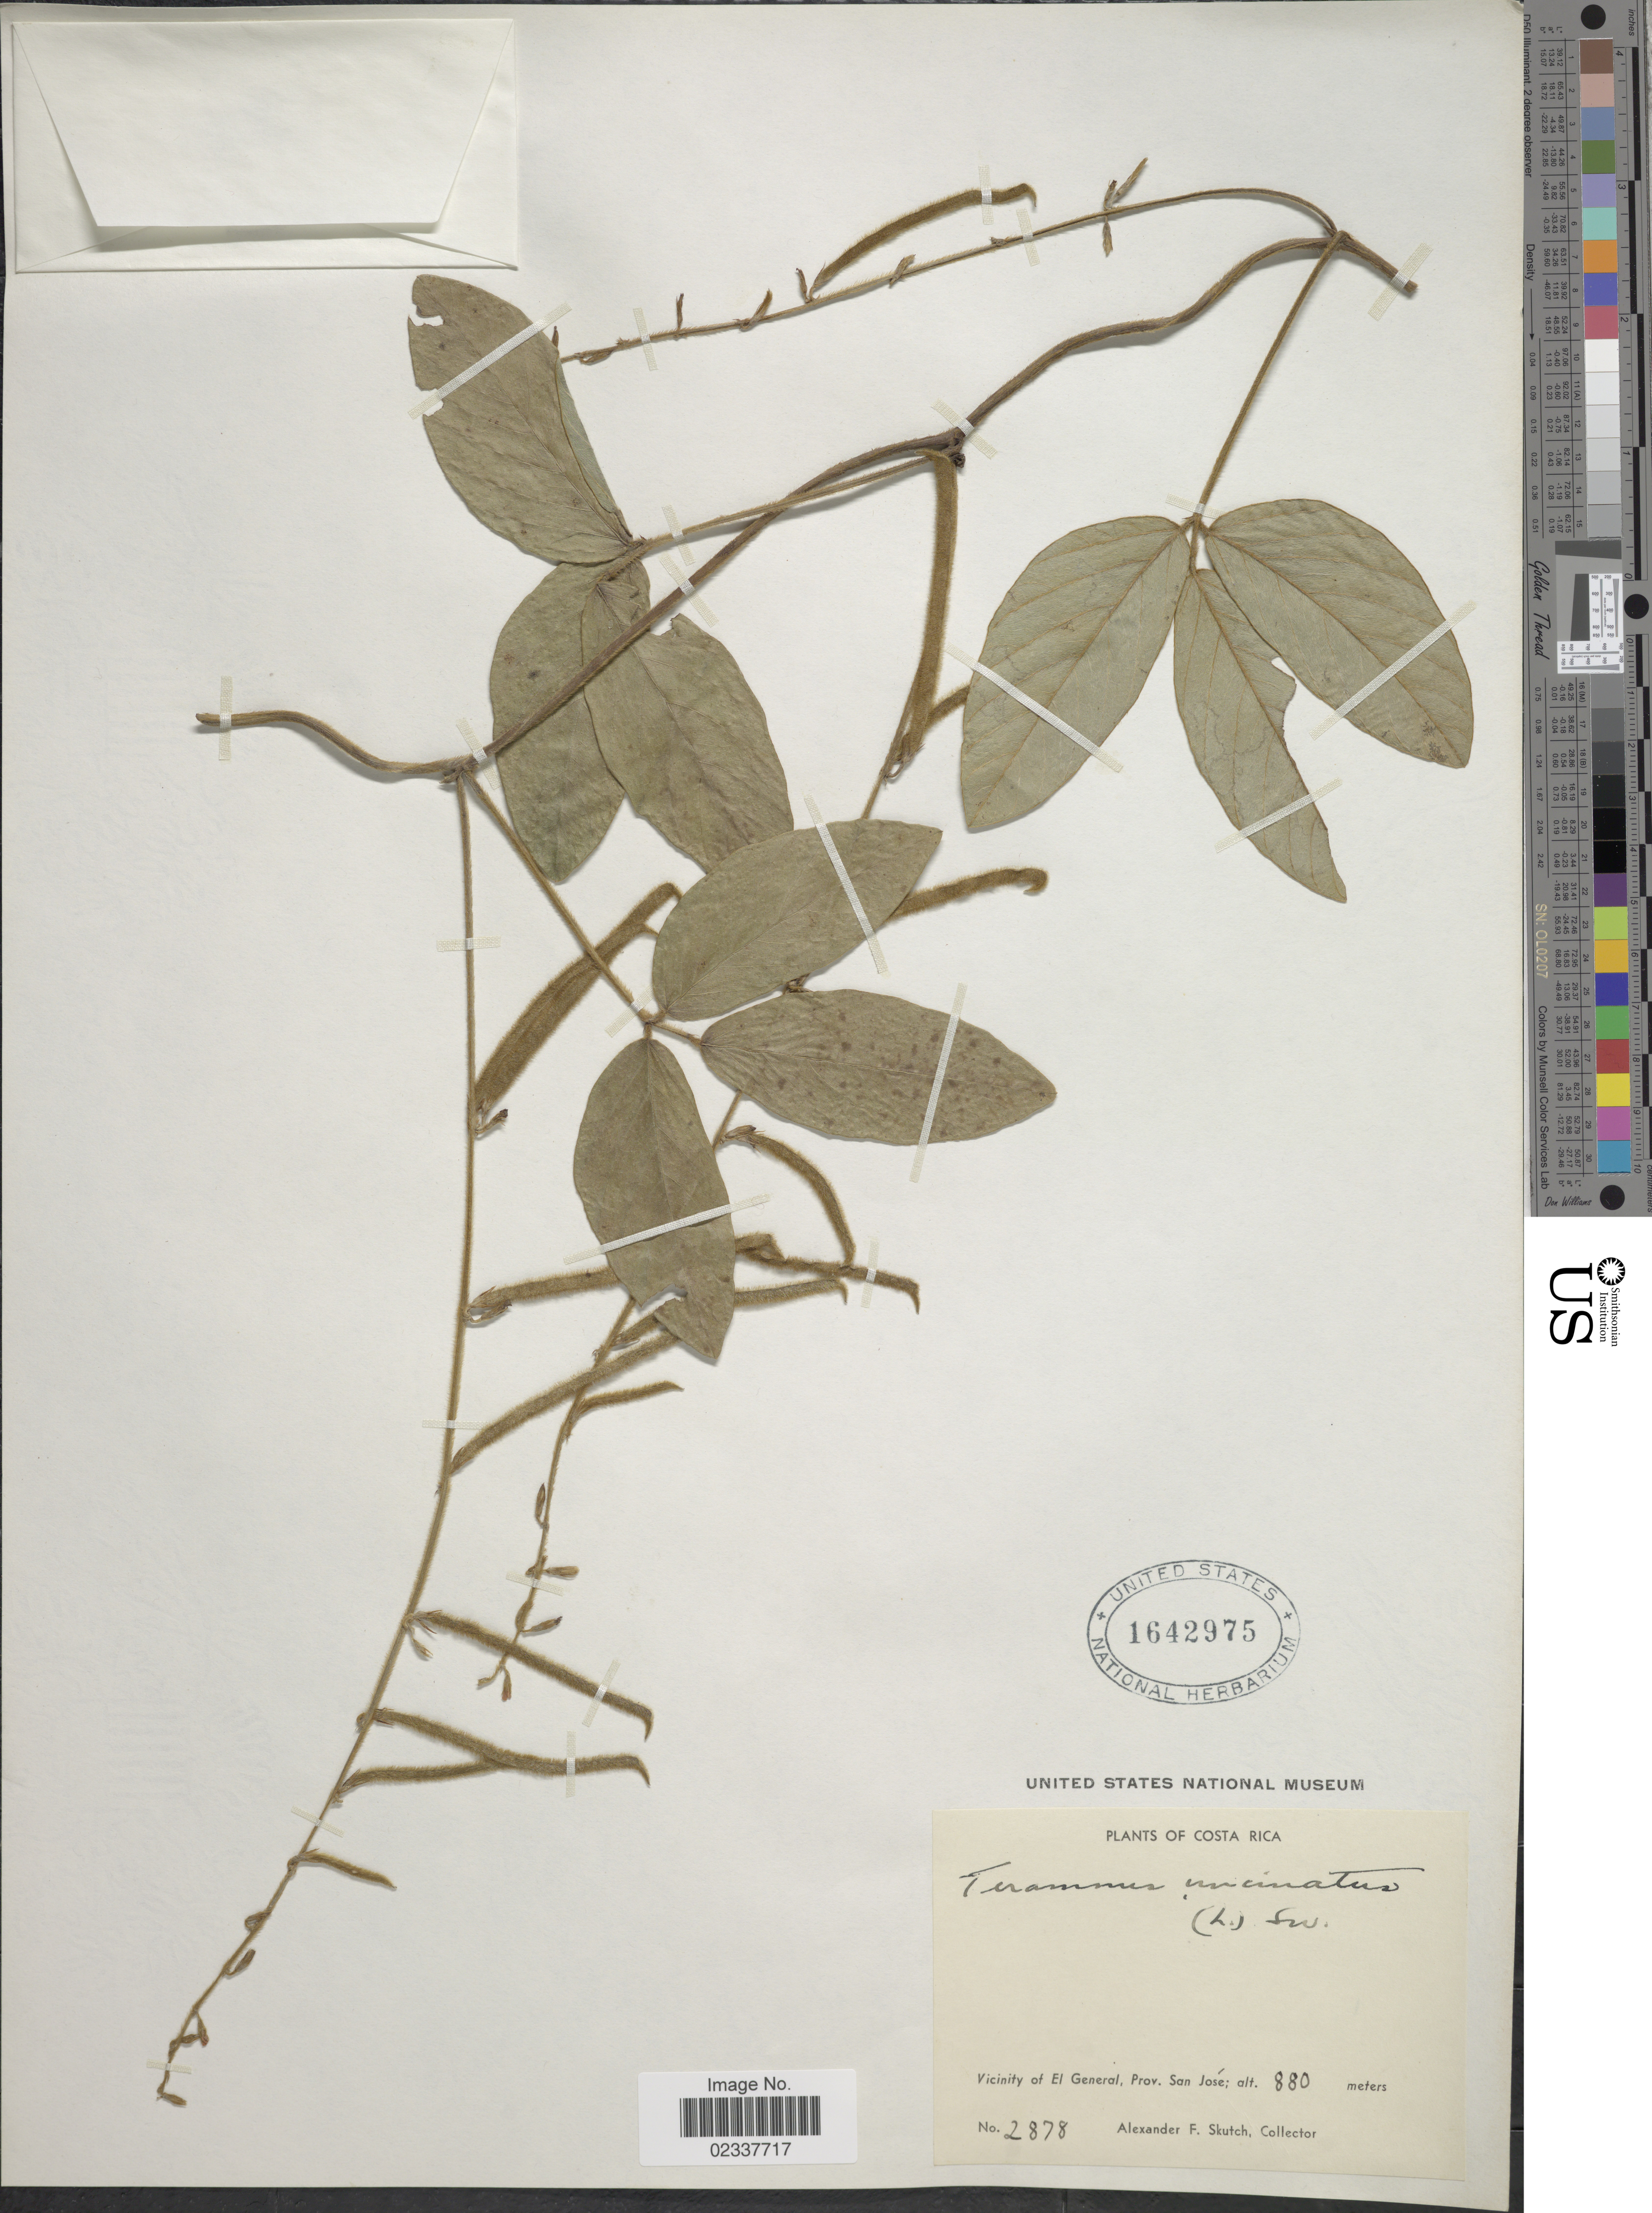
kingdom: Plantae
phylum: Tracheophyta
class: Magnoliopsida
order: Fabales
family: Fabaceae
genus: Teramnus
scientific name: Teramnus uncinatus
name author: (L.) Sw.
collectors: A. F. Skutch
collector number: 2878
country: Costa Rica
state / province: San José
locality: Vicinity of El General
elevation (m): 880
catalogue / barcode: US 1642975